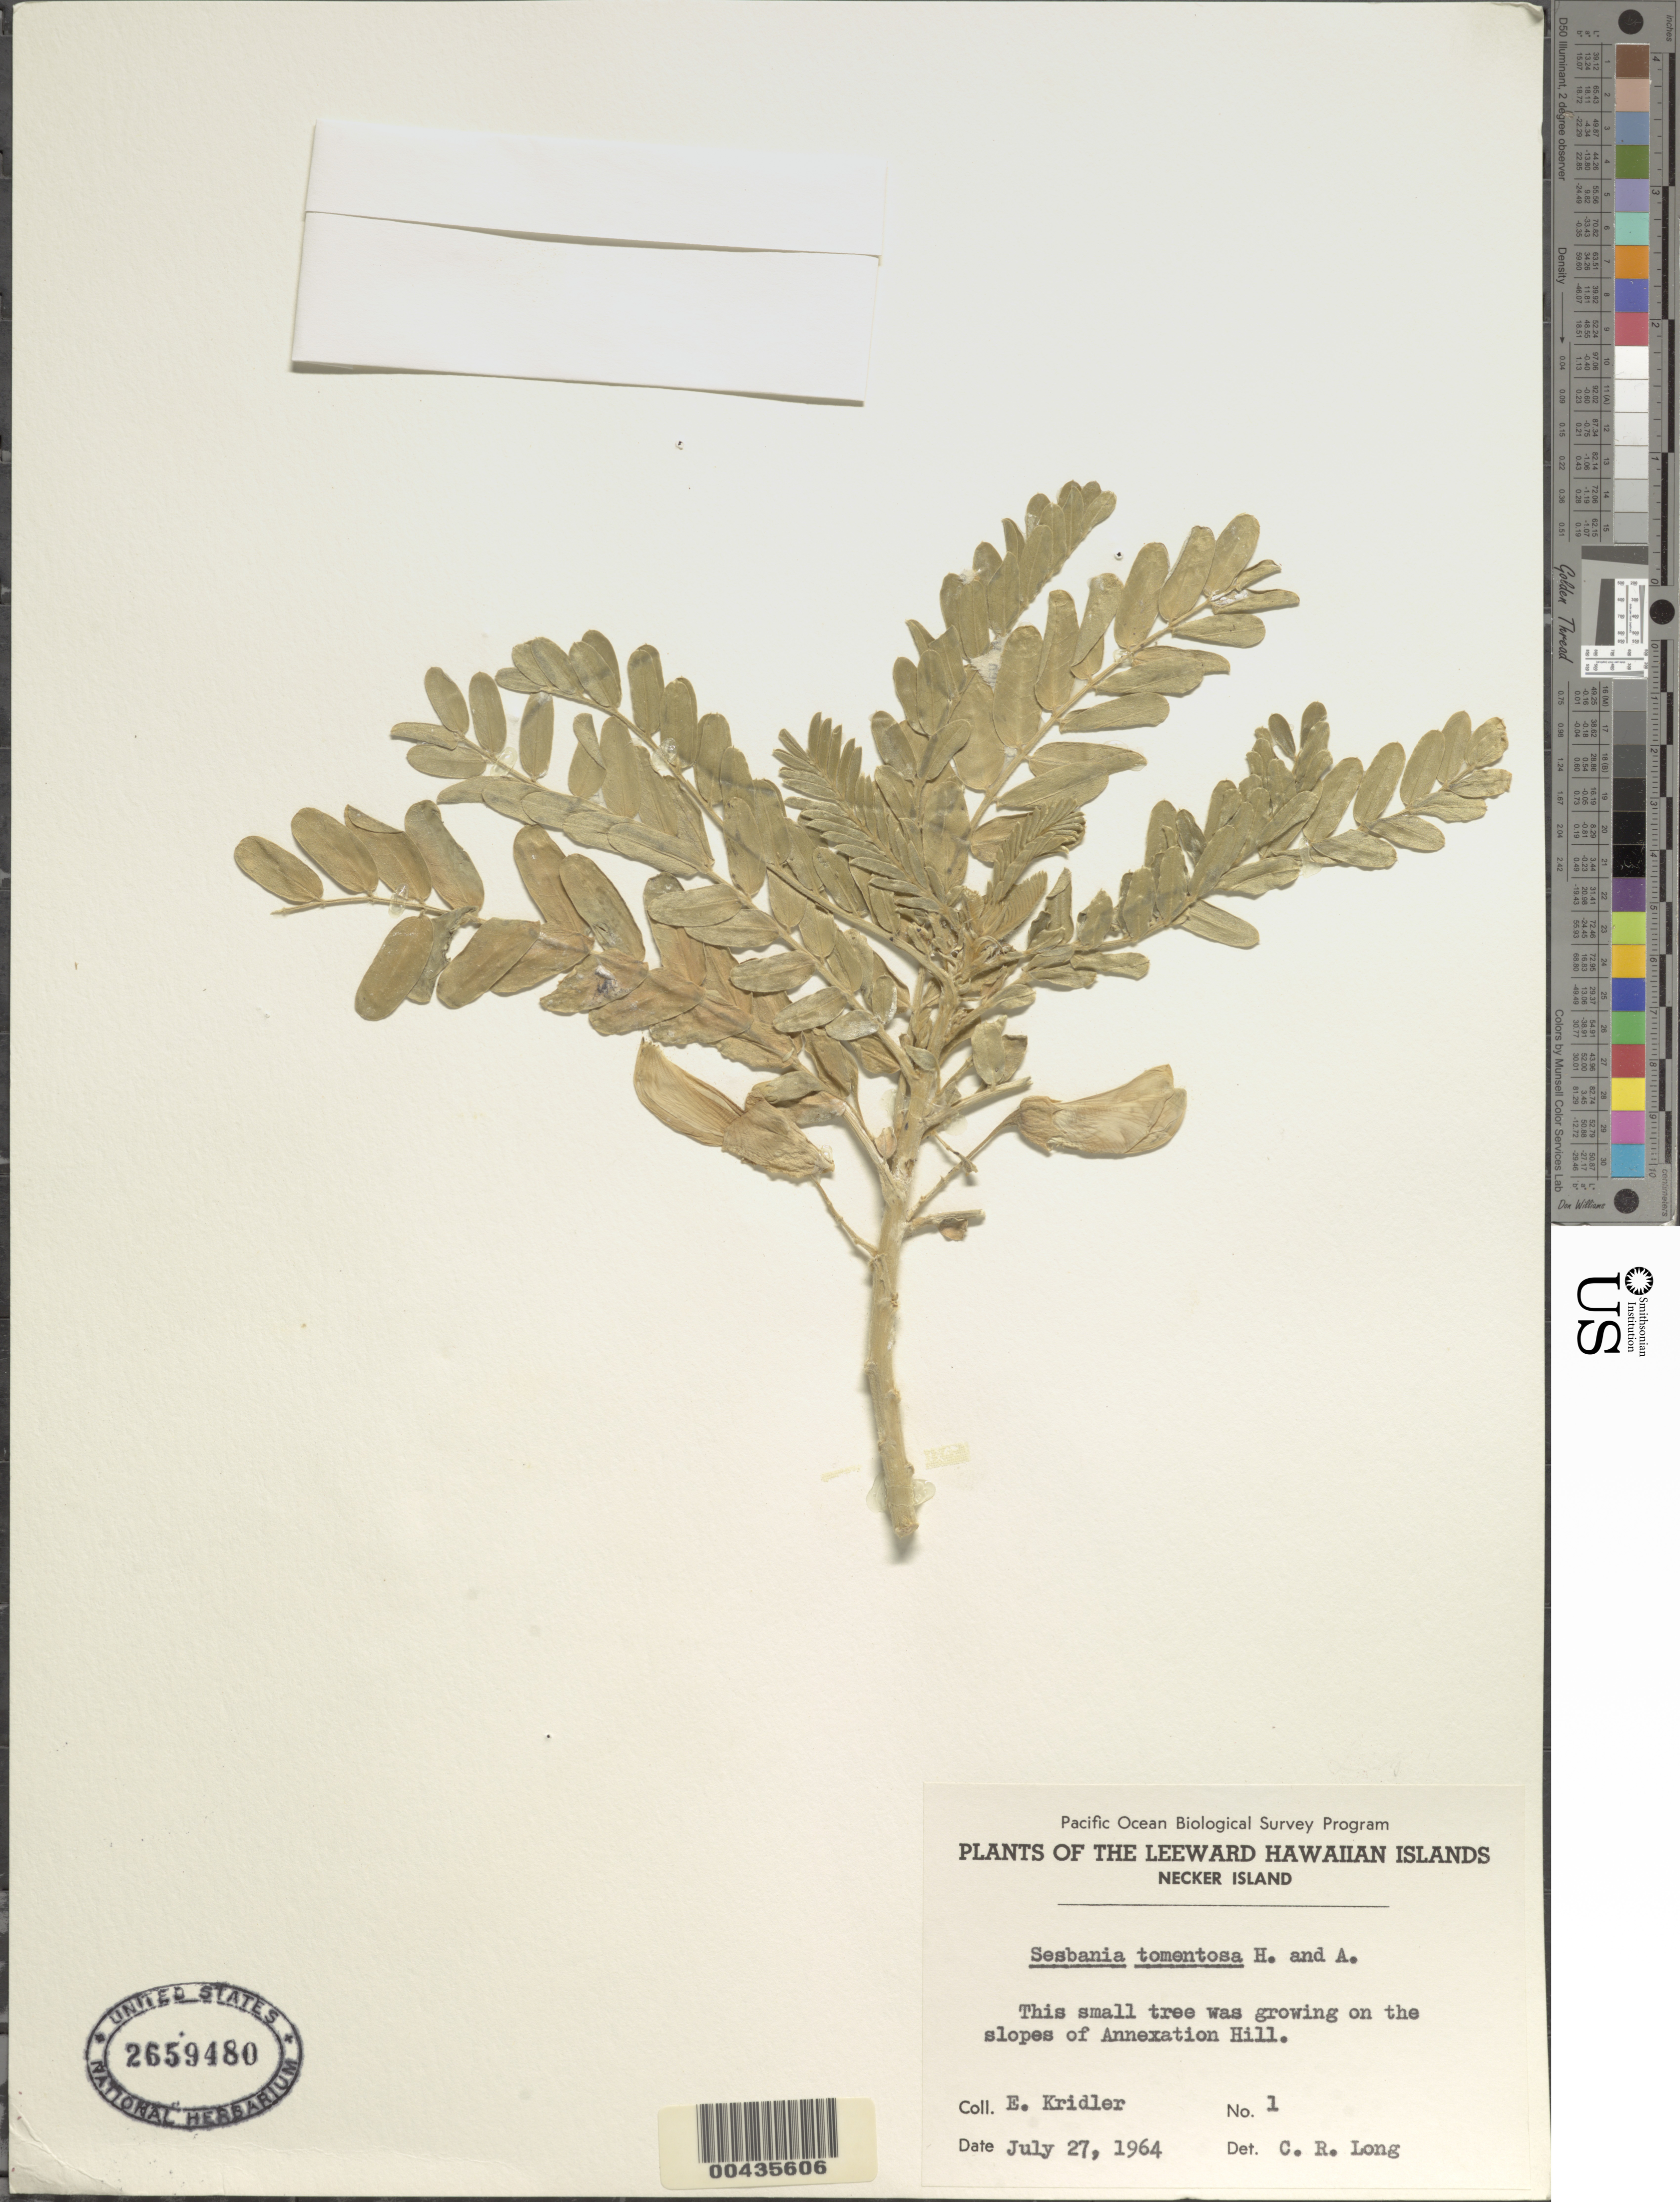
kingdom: Plantae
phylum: Tracheophyta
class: Magnoliopsida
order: Fabales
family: Fabaceae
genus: Sesbania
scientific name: Sesbania tomentosa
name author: Hook. & Arn.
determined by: Long, C. R.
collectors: E. Kridler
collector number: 1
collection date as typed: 27 Jul 1964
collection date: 1964-07-27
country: United States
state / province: Hawaii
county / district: Honolulu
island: Necker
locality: Slopes of Annexation Hill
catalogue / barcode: US 2659480